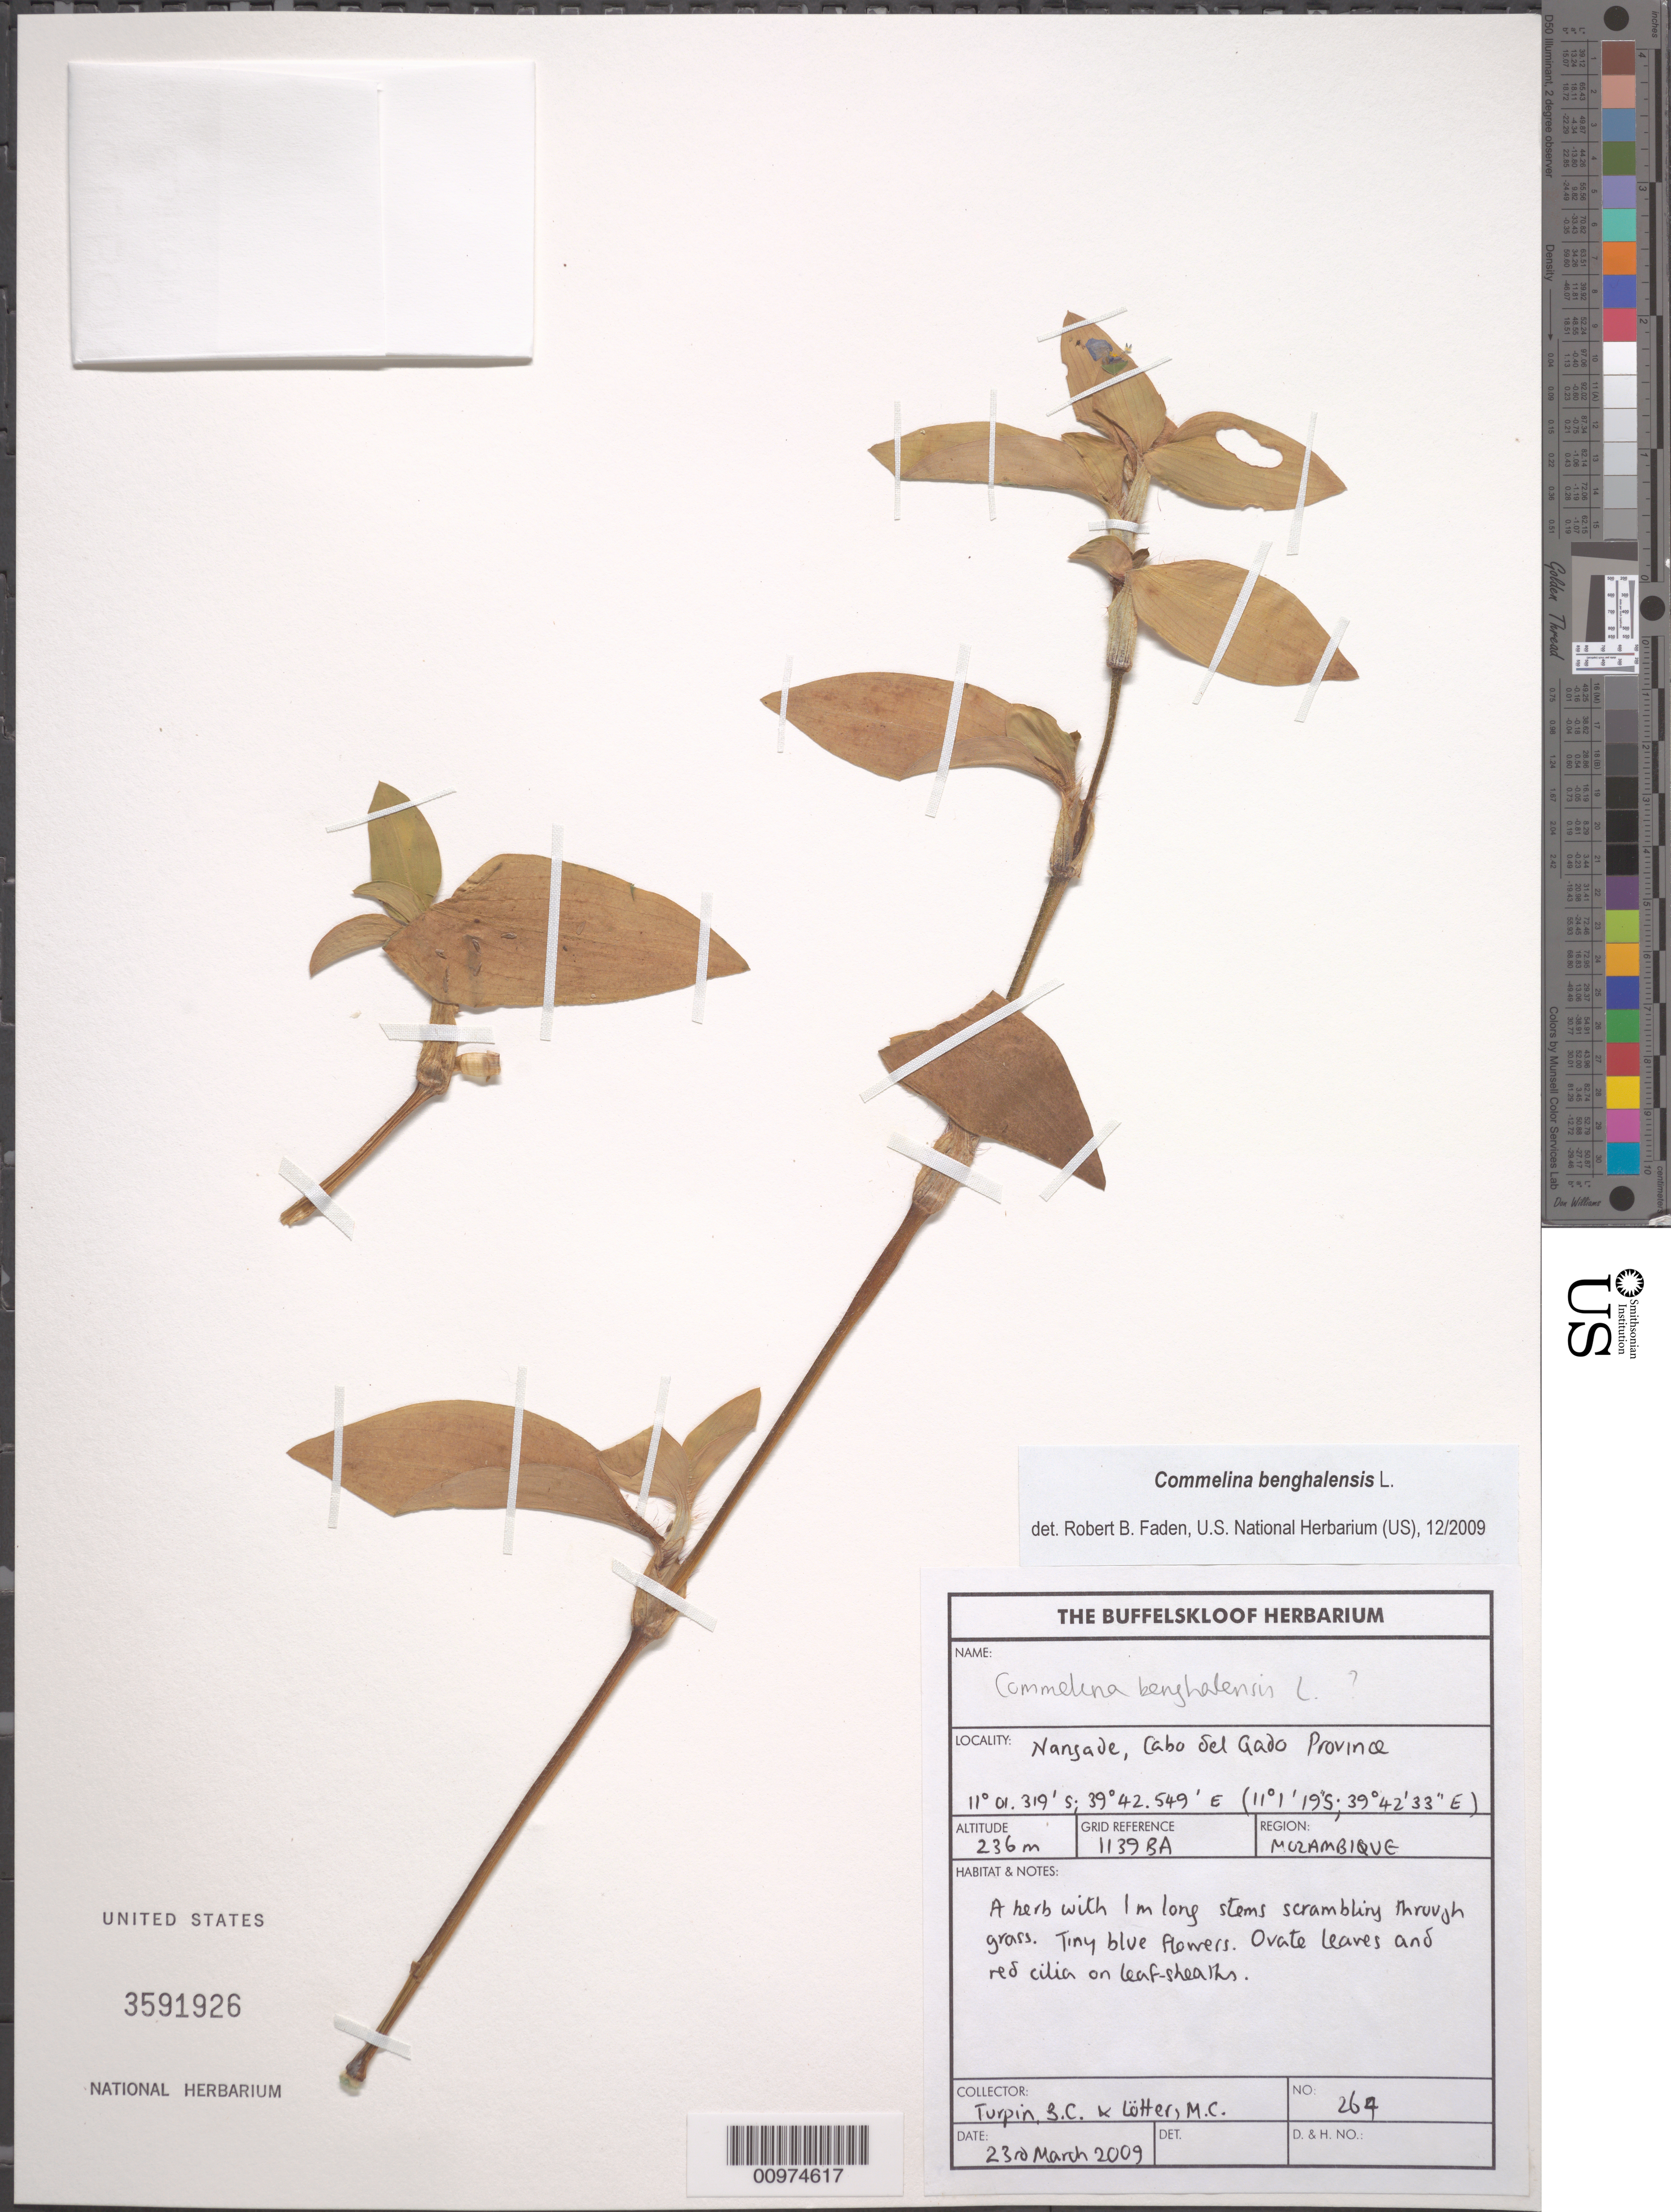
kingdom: Plantae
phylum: Tracheophyta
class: Liliopsida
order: Commelinales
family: Commelinaceae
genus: Commelina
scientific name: Commelina benghalensis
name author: L.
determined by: Faden, Robert B., (US), Smithsonian Institution - National Museum of Natural History (UNITED STATES)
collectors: B. C. Turpin & M. Lötter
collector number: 264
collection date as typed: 23 Mar 2009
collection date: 2009-03-23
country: Mozambique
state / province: Cabo Delgado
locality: Nangave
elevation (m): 236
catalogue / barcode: US 3591926